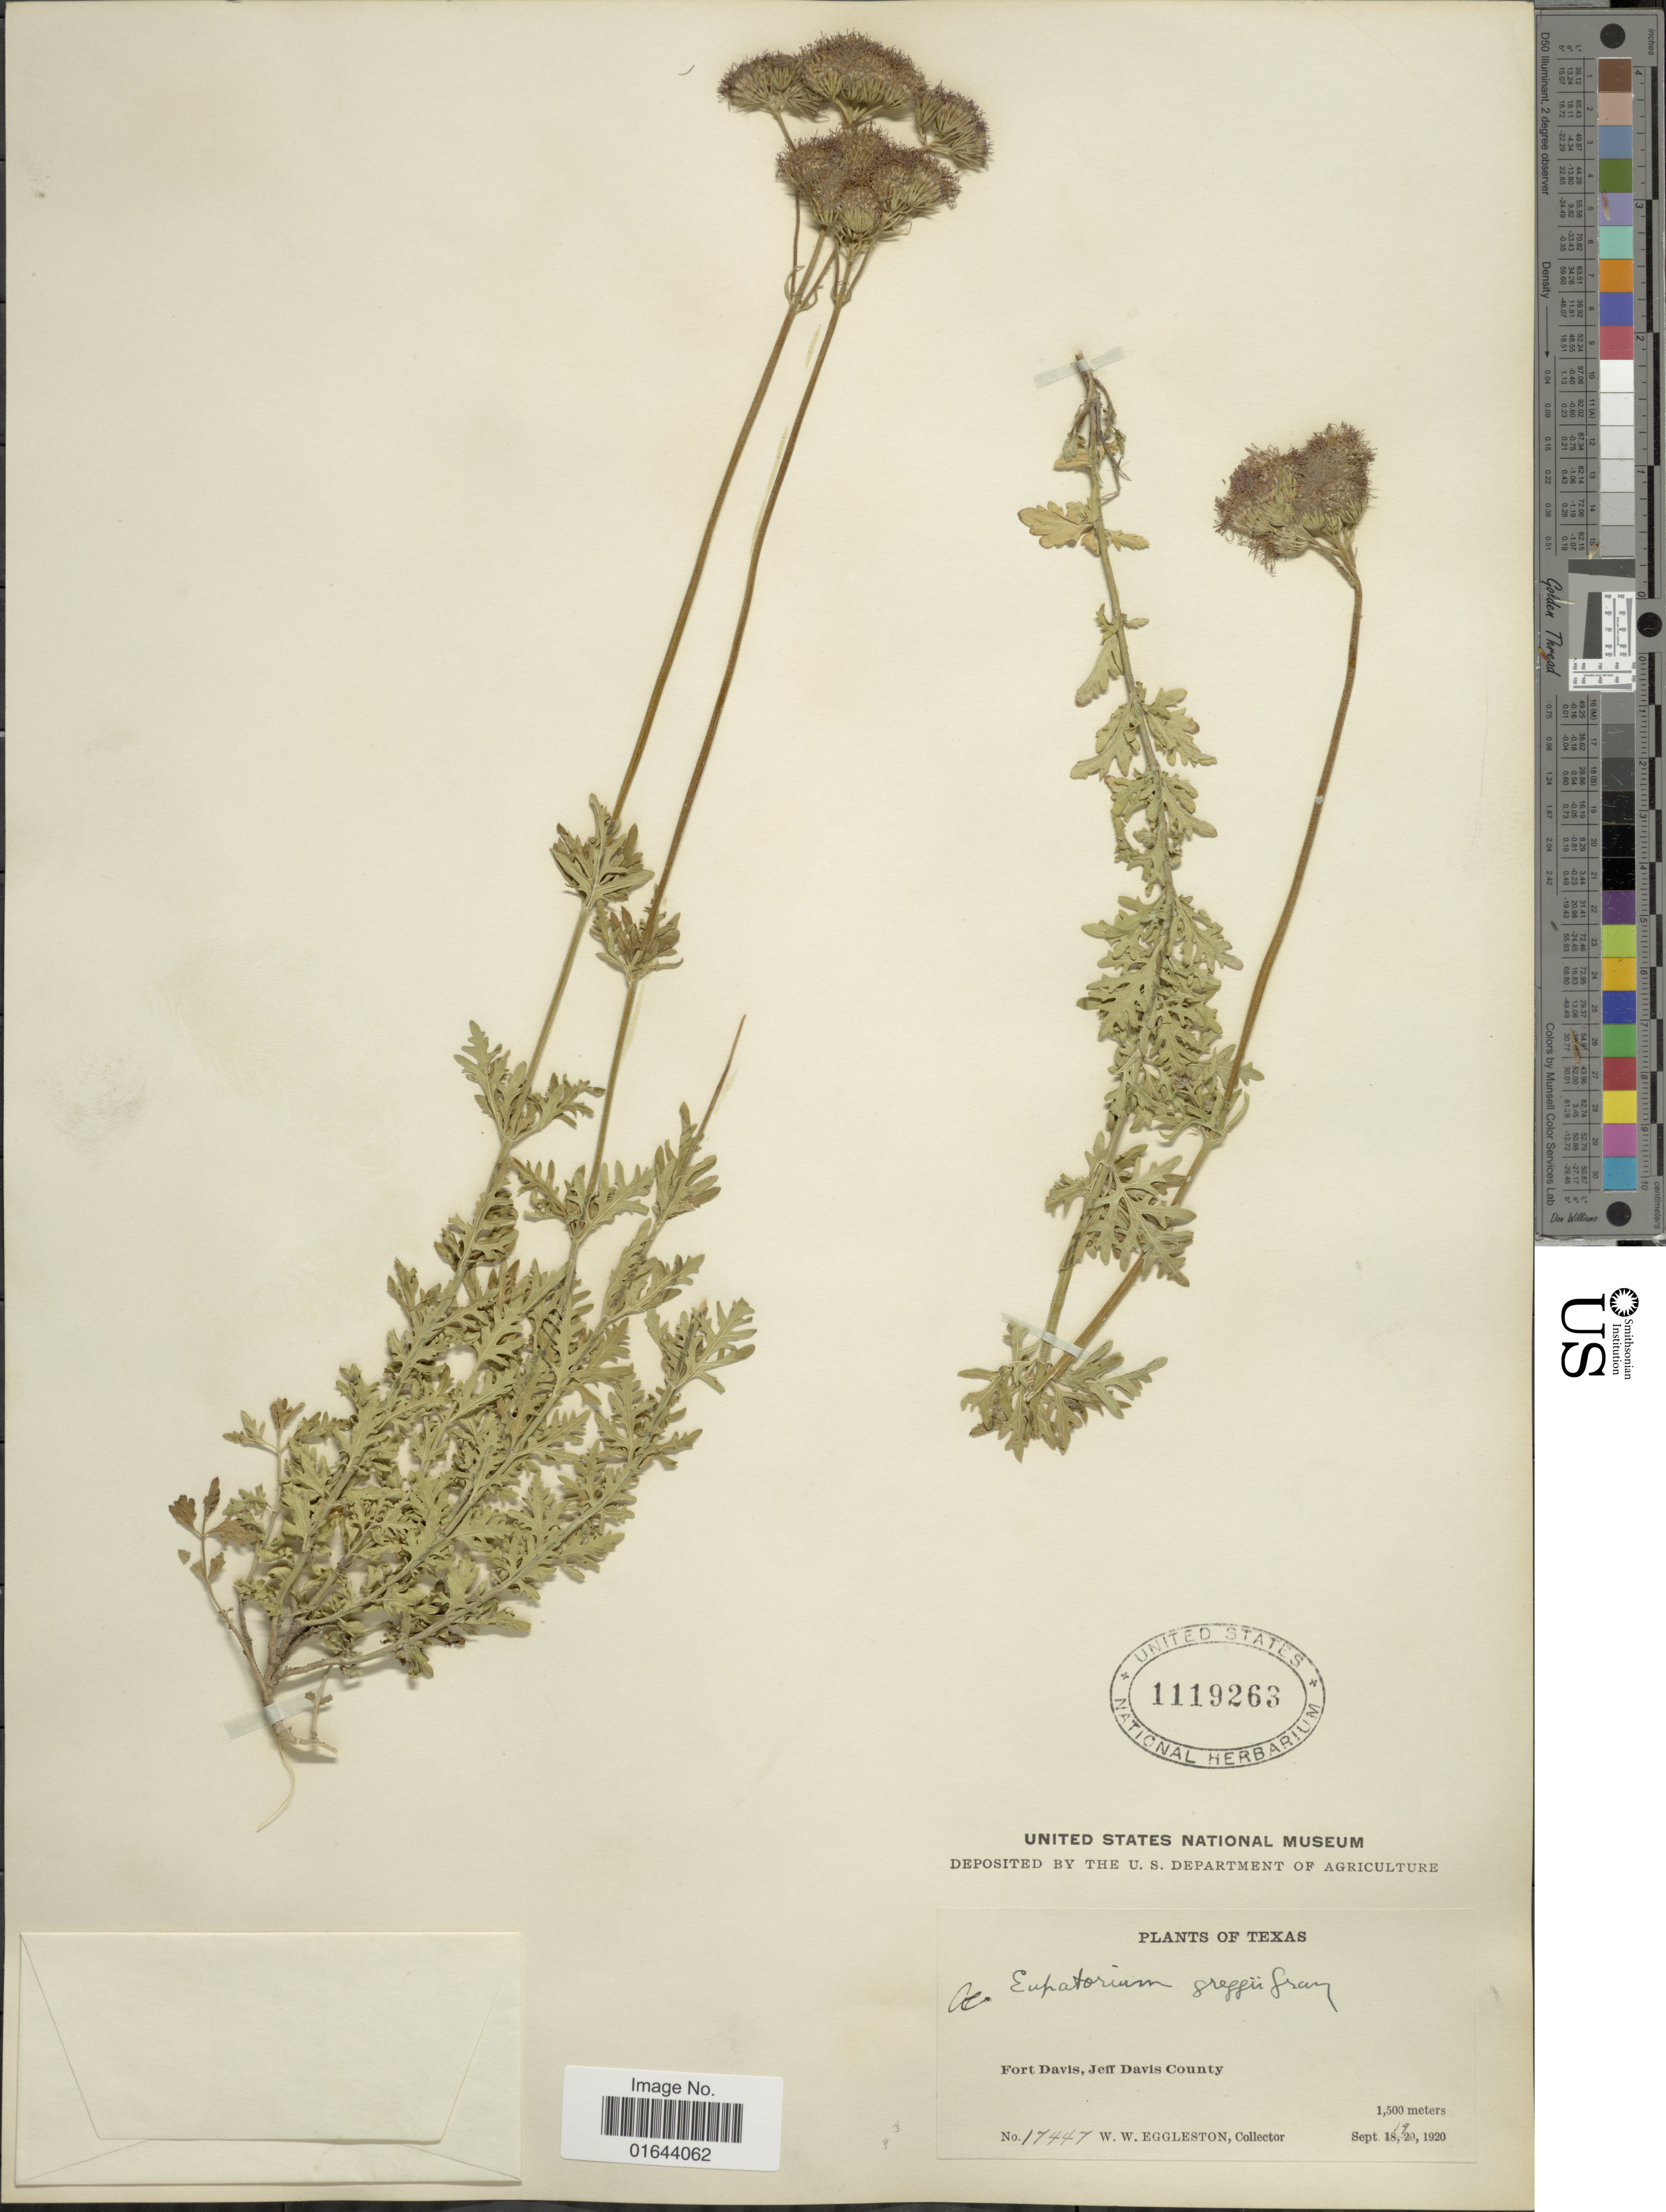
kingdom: Plantae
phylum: Tracheophyta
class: Magnoliopsida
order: Asterales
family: Asteraceae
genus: Conoclinium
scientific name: Conoclinium greggii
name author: (A. Gray) Small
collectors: W. W. Eggleston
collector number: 17447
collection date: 1920-09-19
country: United States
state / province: Texas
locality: Fort Davis, Jeff Davis County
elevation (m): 1500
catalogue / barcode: US 1119263